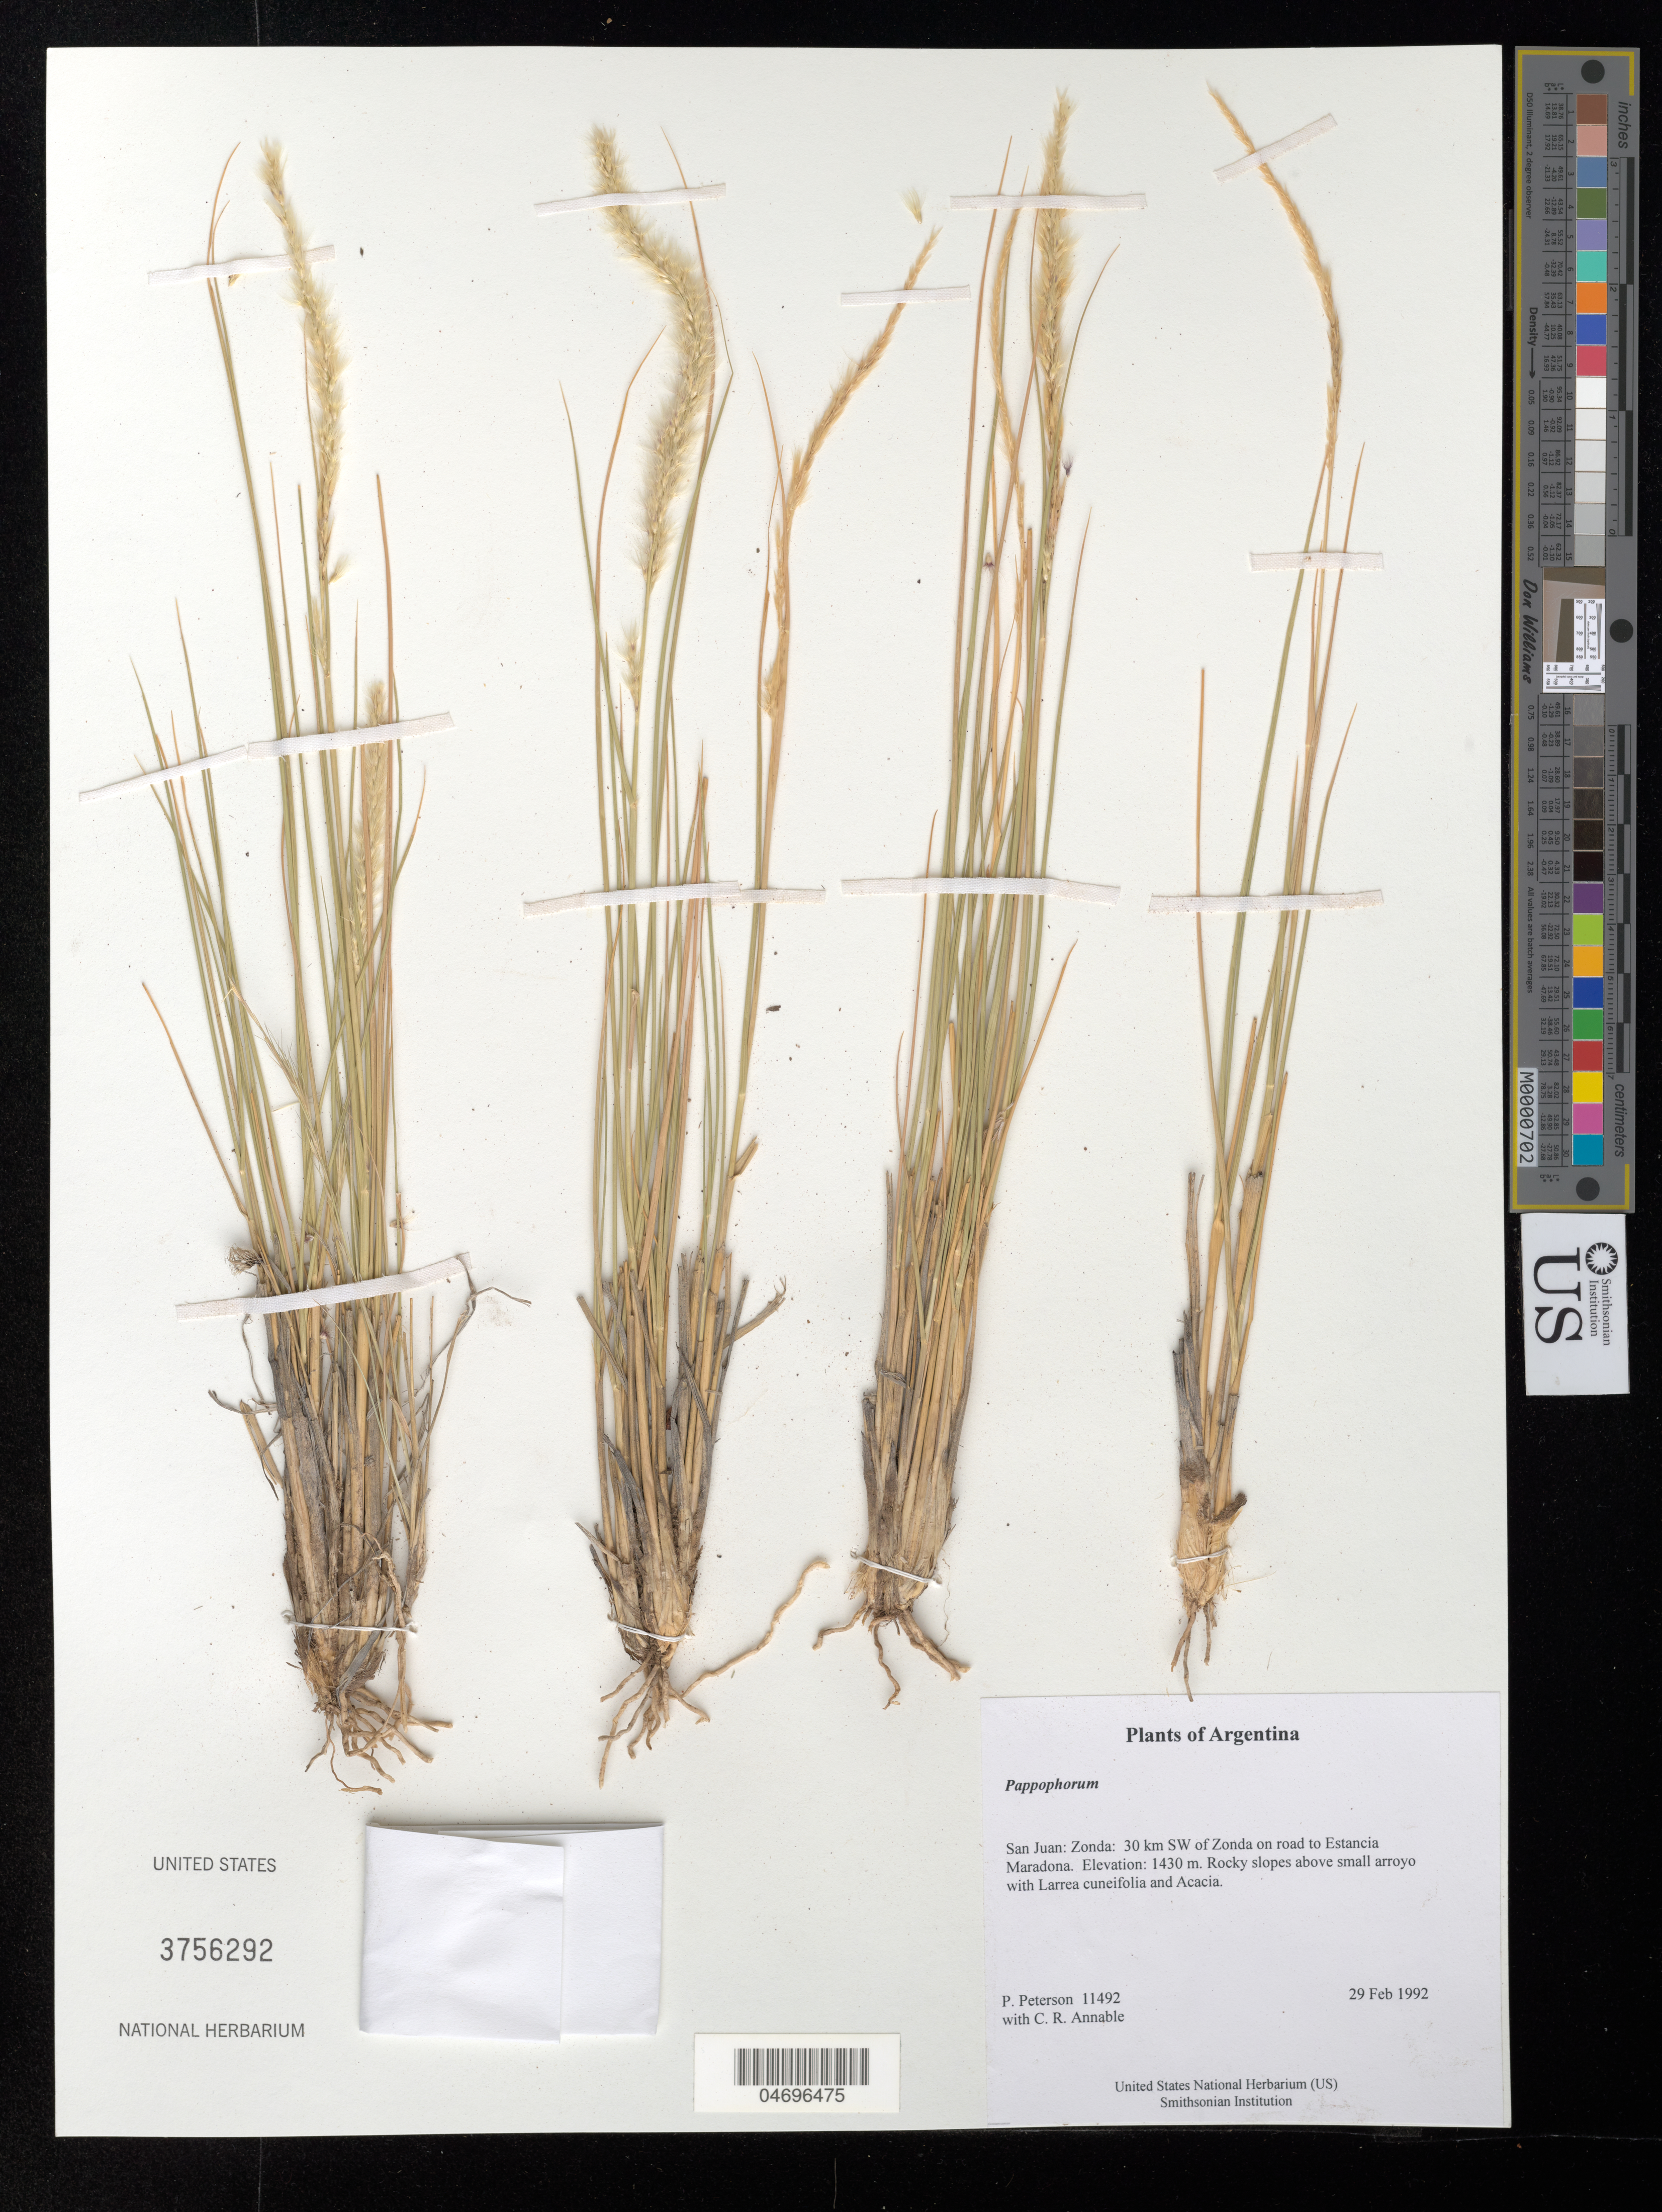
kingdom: Plantae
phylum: Tracheophyta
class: Liliopsida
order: Poales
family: Poaceae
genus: Pappophorum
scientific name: Pappophorum sp.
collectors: P. M. Peterson & C. R. Annable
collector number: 11492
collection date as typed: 29 Feb 1992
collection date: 1992-02-29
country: Argentina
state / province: San Juan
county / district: Zonda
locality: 30 km SW of Zonda on road to Estancia Maradona.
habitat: Rocky slopes above small arroyo with Larrea cuneifolia and Acacia.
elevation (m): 1430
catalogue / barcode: US 3756292